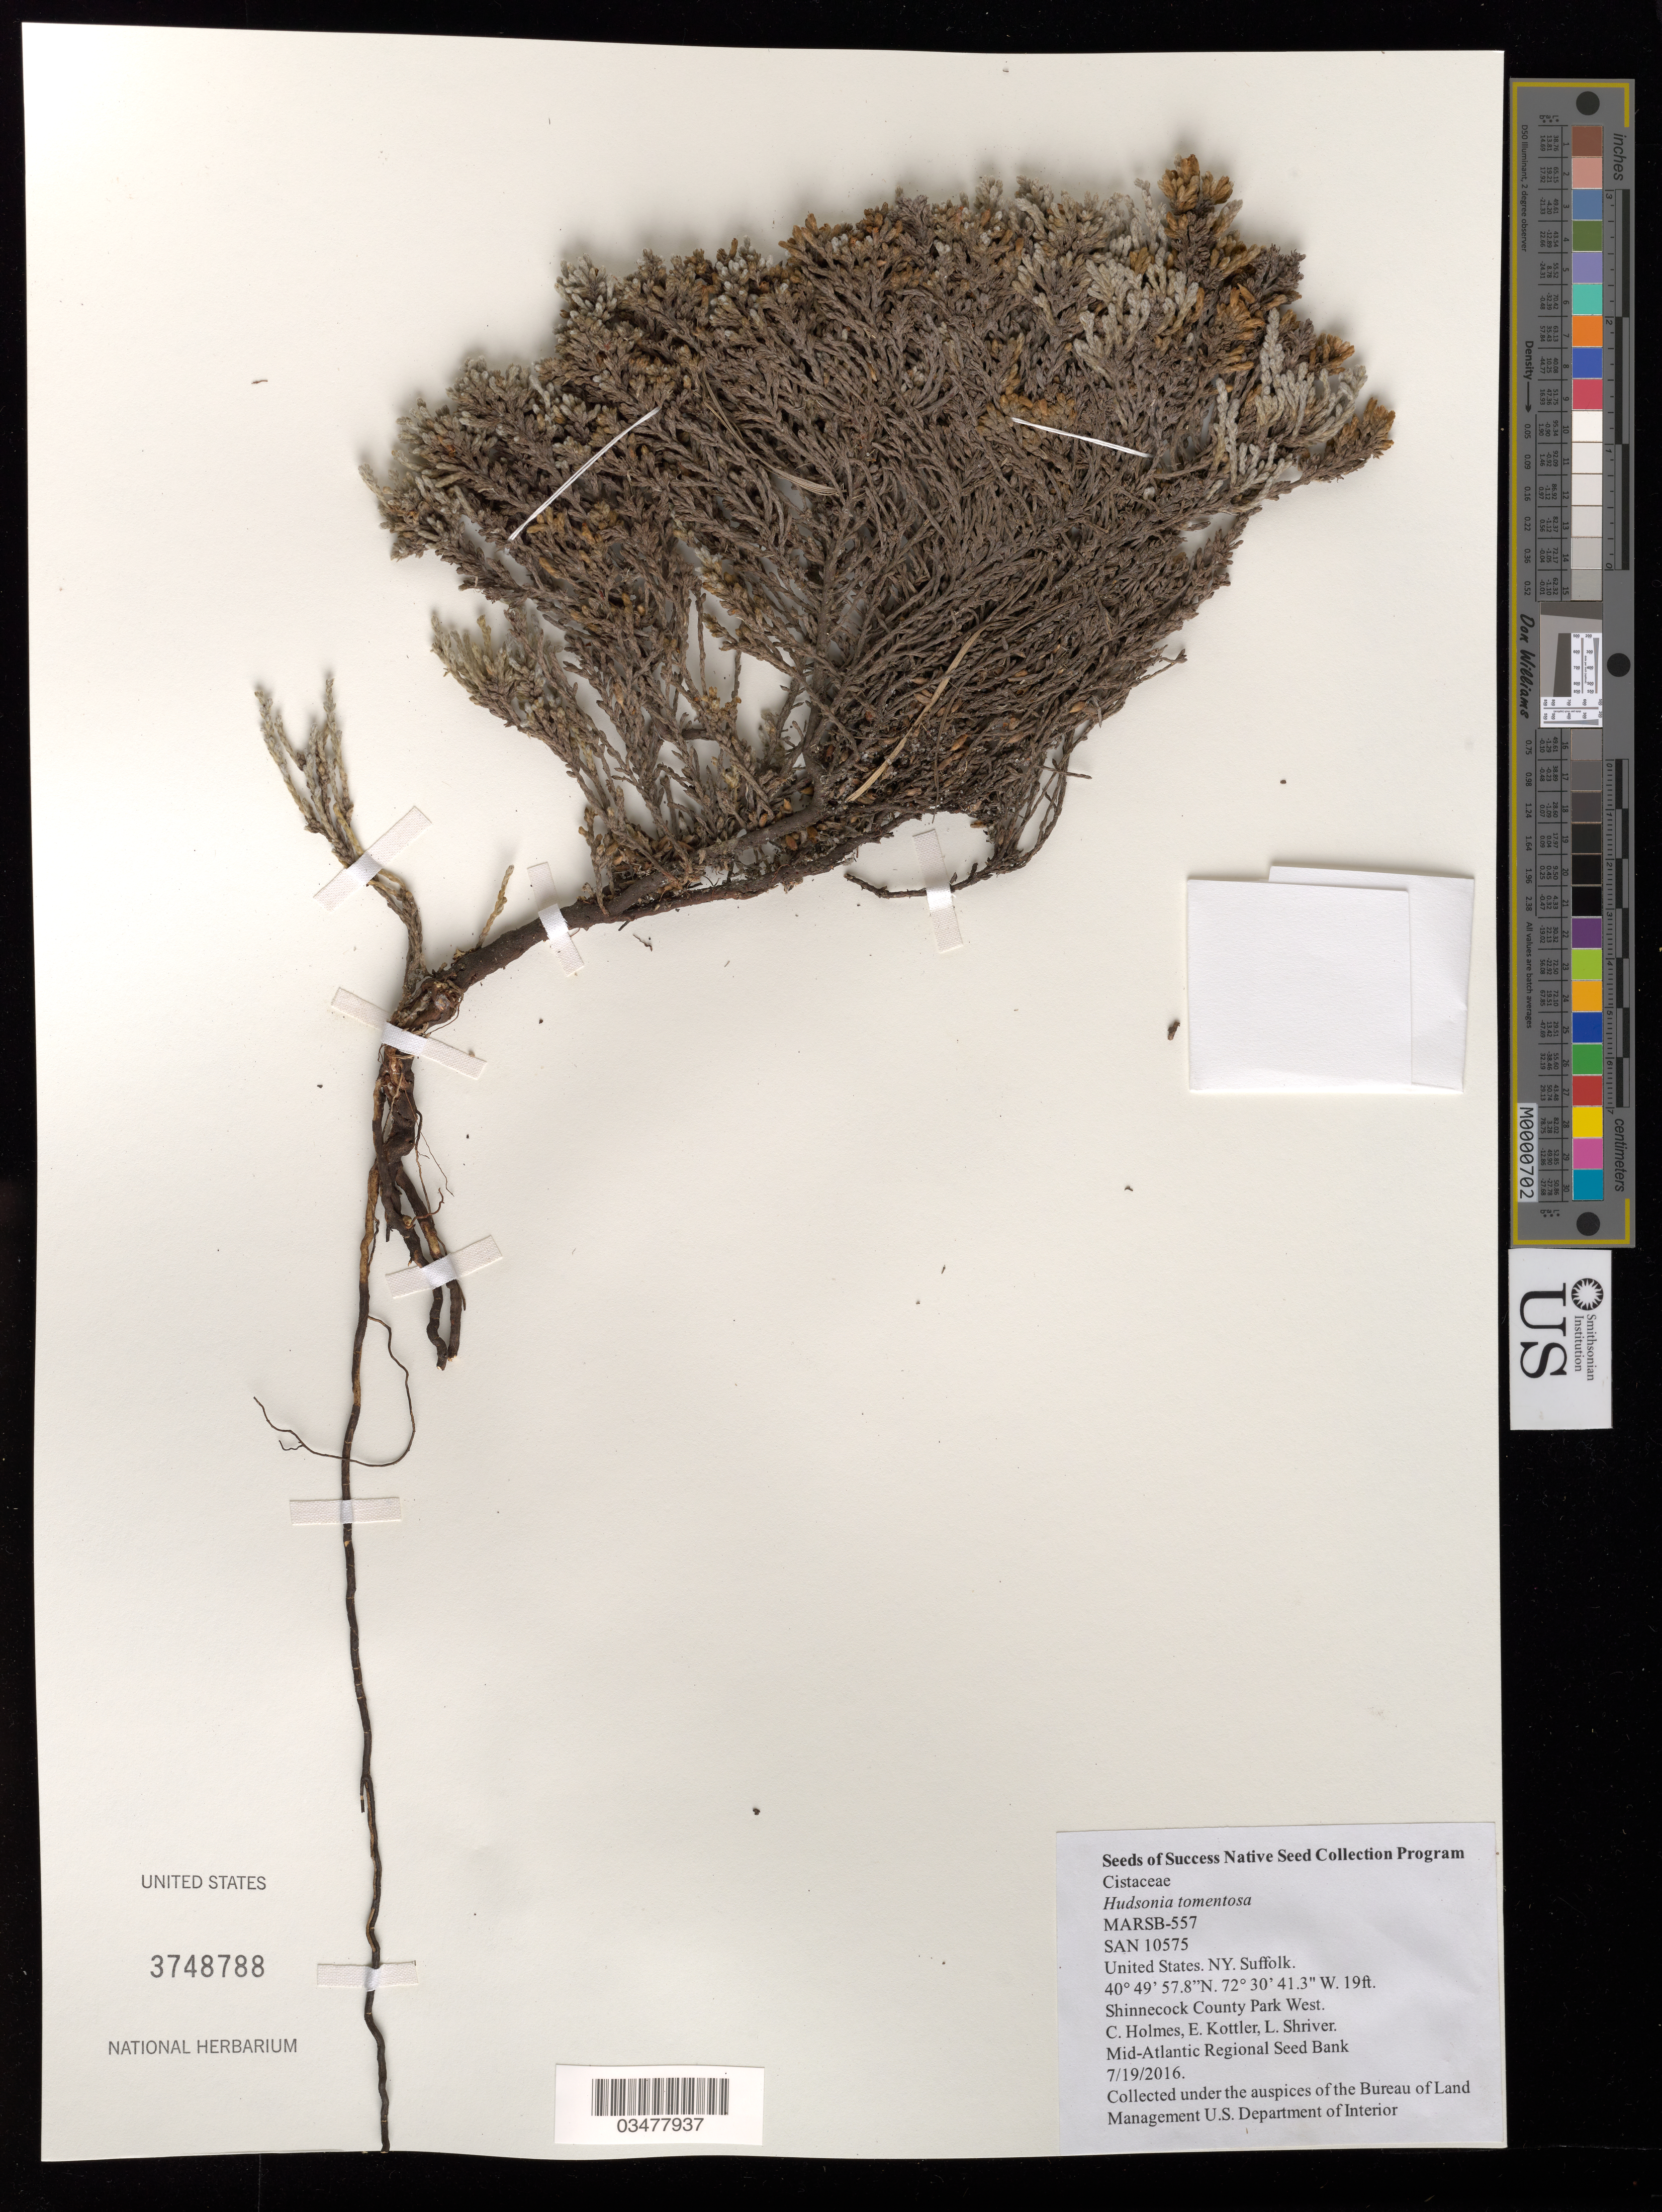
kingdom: Plantae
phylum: Tracheophyta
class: Magnoliopsida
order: Malvales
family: Cistaceae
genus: Hudsonia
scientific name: Hudsonia tomentosa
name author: Nutt.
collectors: C. Holmes, L. Shriver & E. Kottler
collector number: MARSB-557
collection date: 2016-07-19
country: United States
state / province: New York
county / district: Suffolk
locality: Shinnecock County Park West, dunes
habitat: beach dune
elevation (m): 6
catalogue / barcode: US 3748788